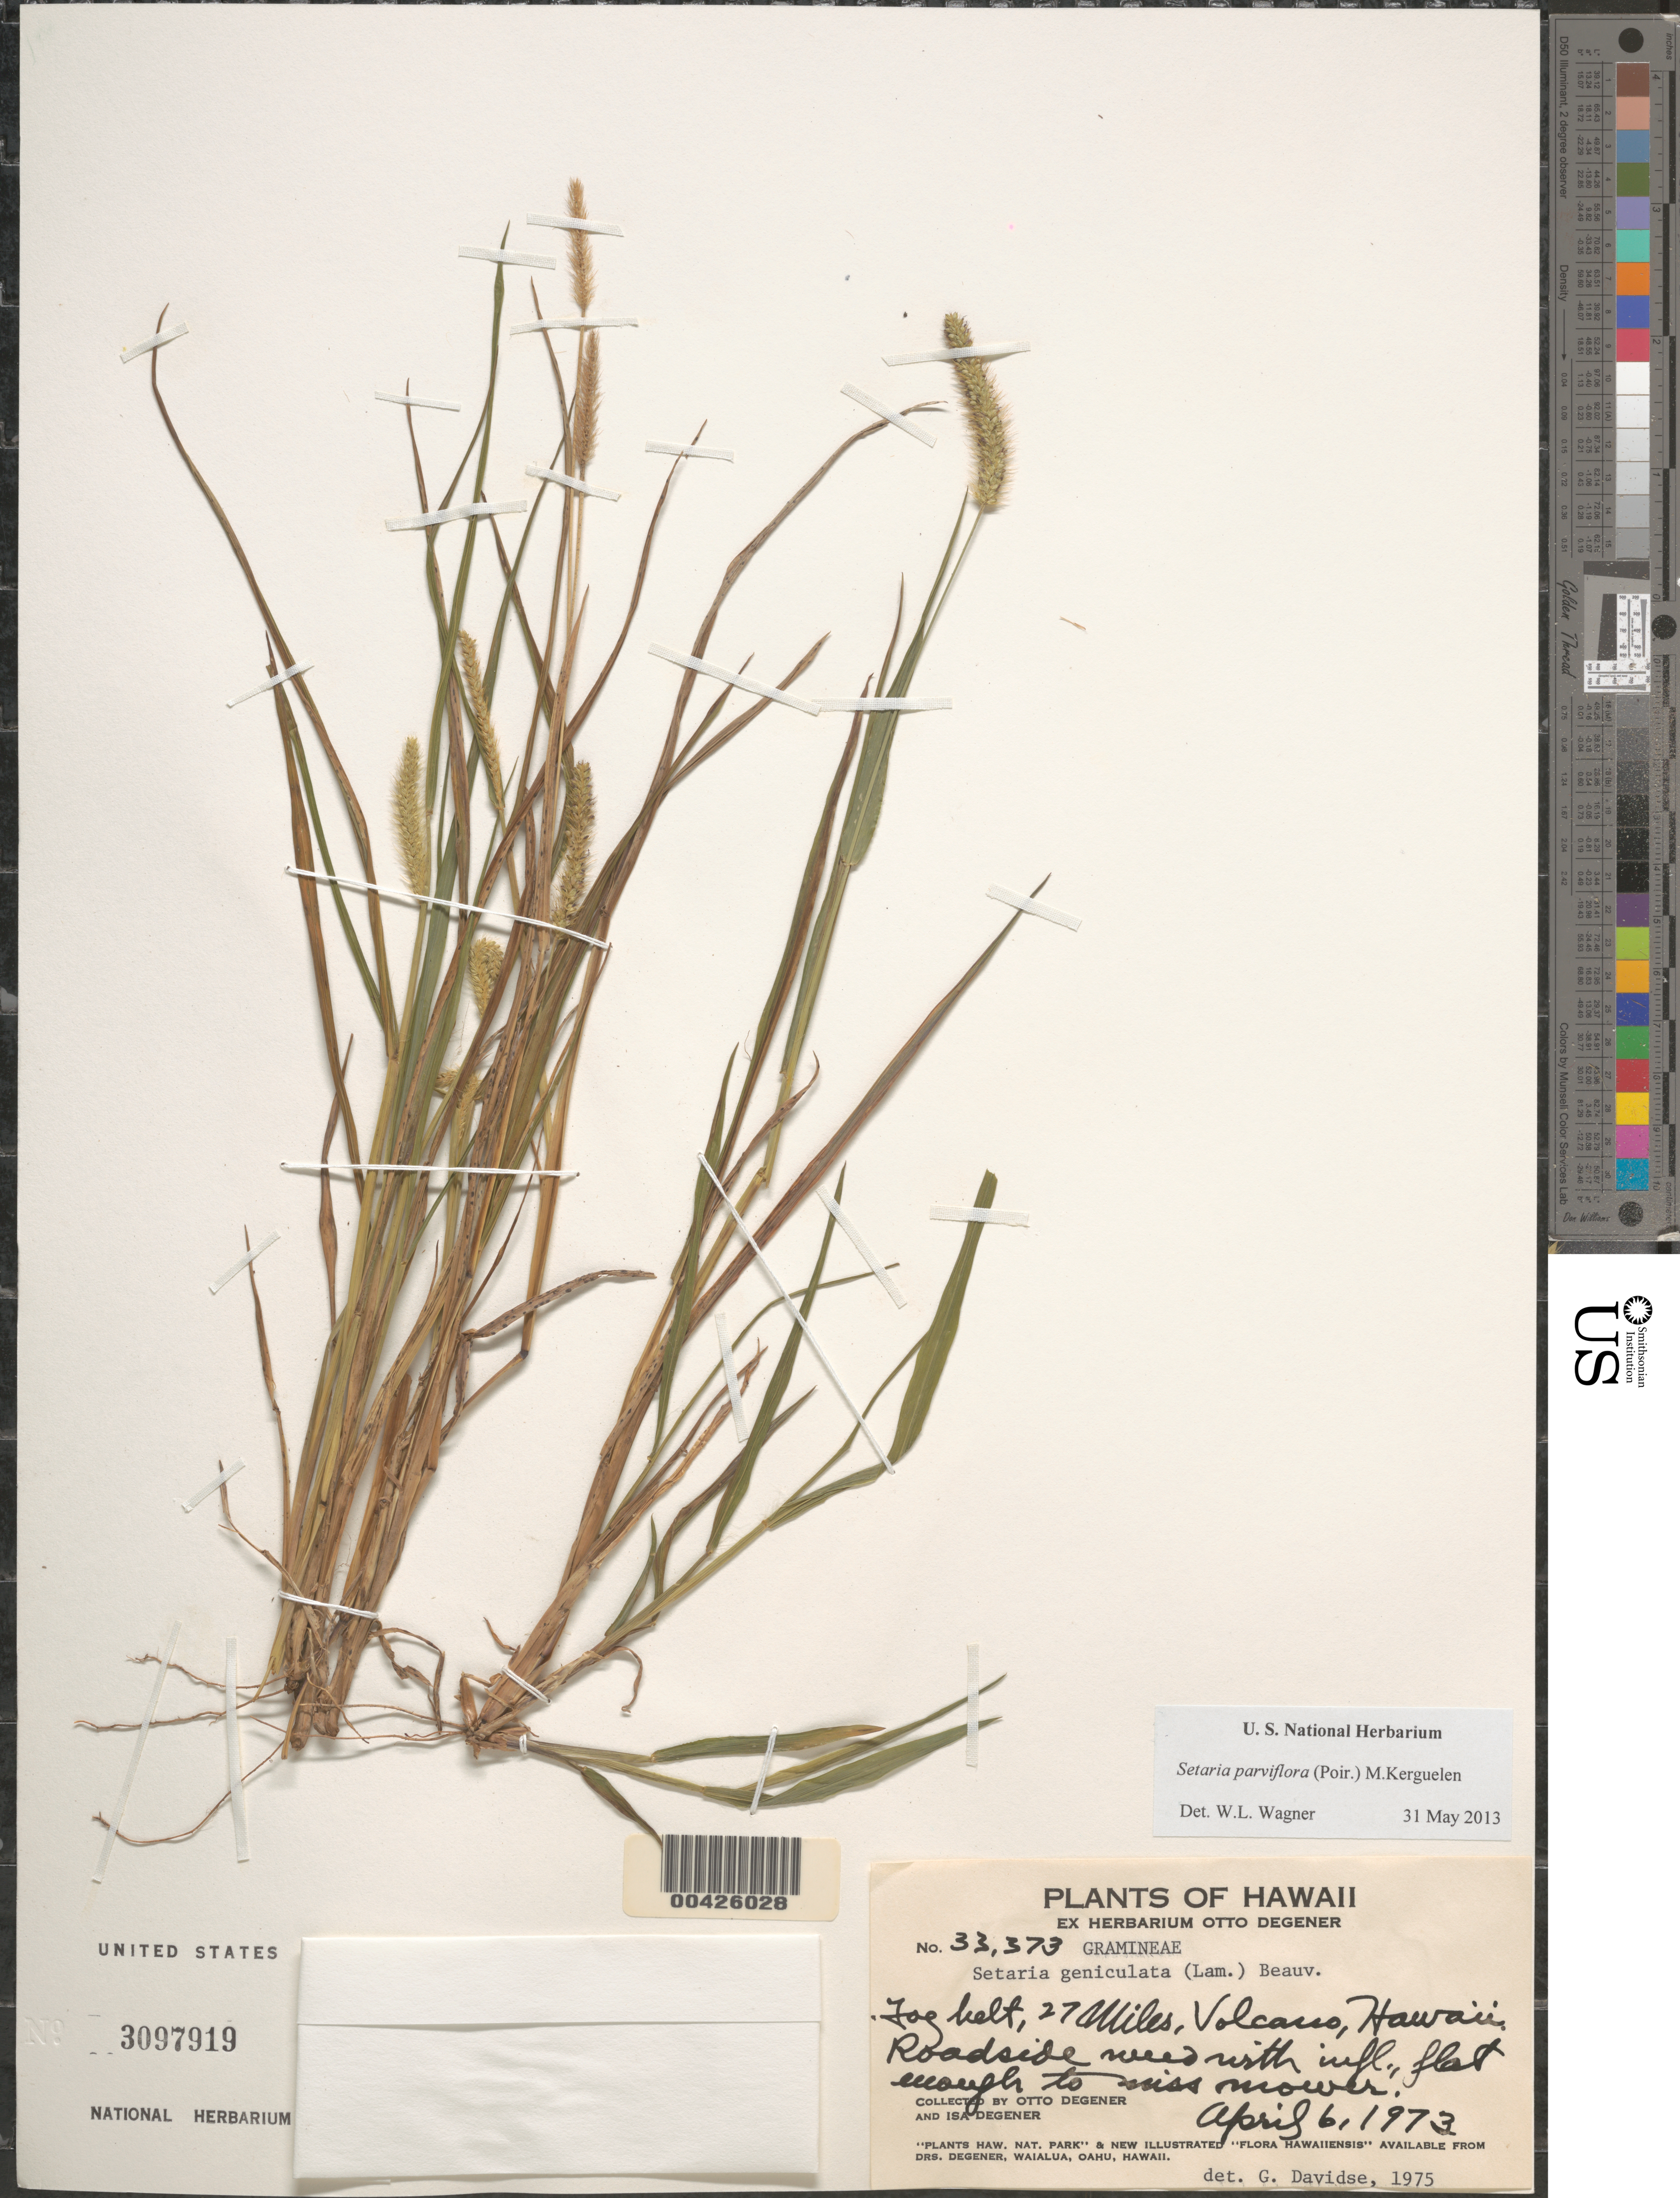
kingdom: Plantae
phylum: Tracheophyta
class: Liliopsida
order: Poales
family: Poaceae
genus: Setaria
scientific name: Setaria parviflora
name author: (Poir.) Kerguélen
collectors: O. Degener & I. Degener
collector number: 33373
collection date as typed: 6 Apr 1973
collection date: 1973-04-06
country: United States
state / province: Hawaii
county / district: Hawaii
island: Hawaii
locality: Fog belt, 27 Miles, Volcano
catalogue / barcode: US 3097919